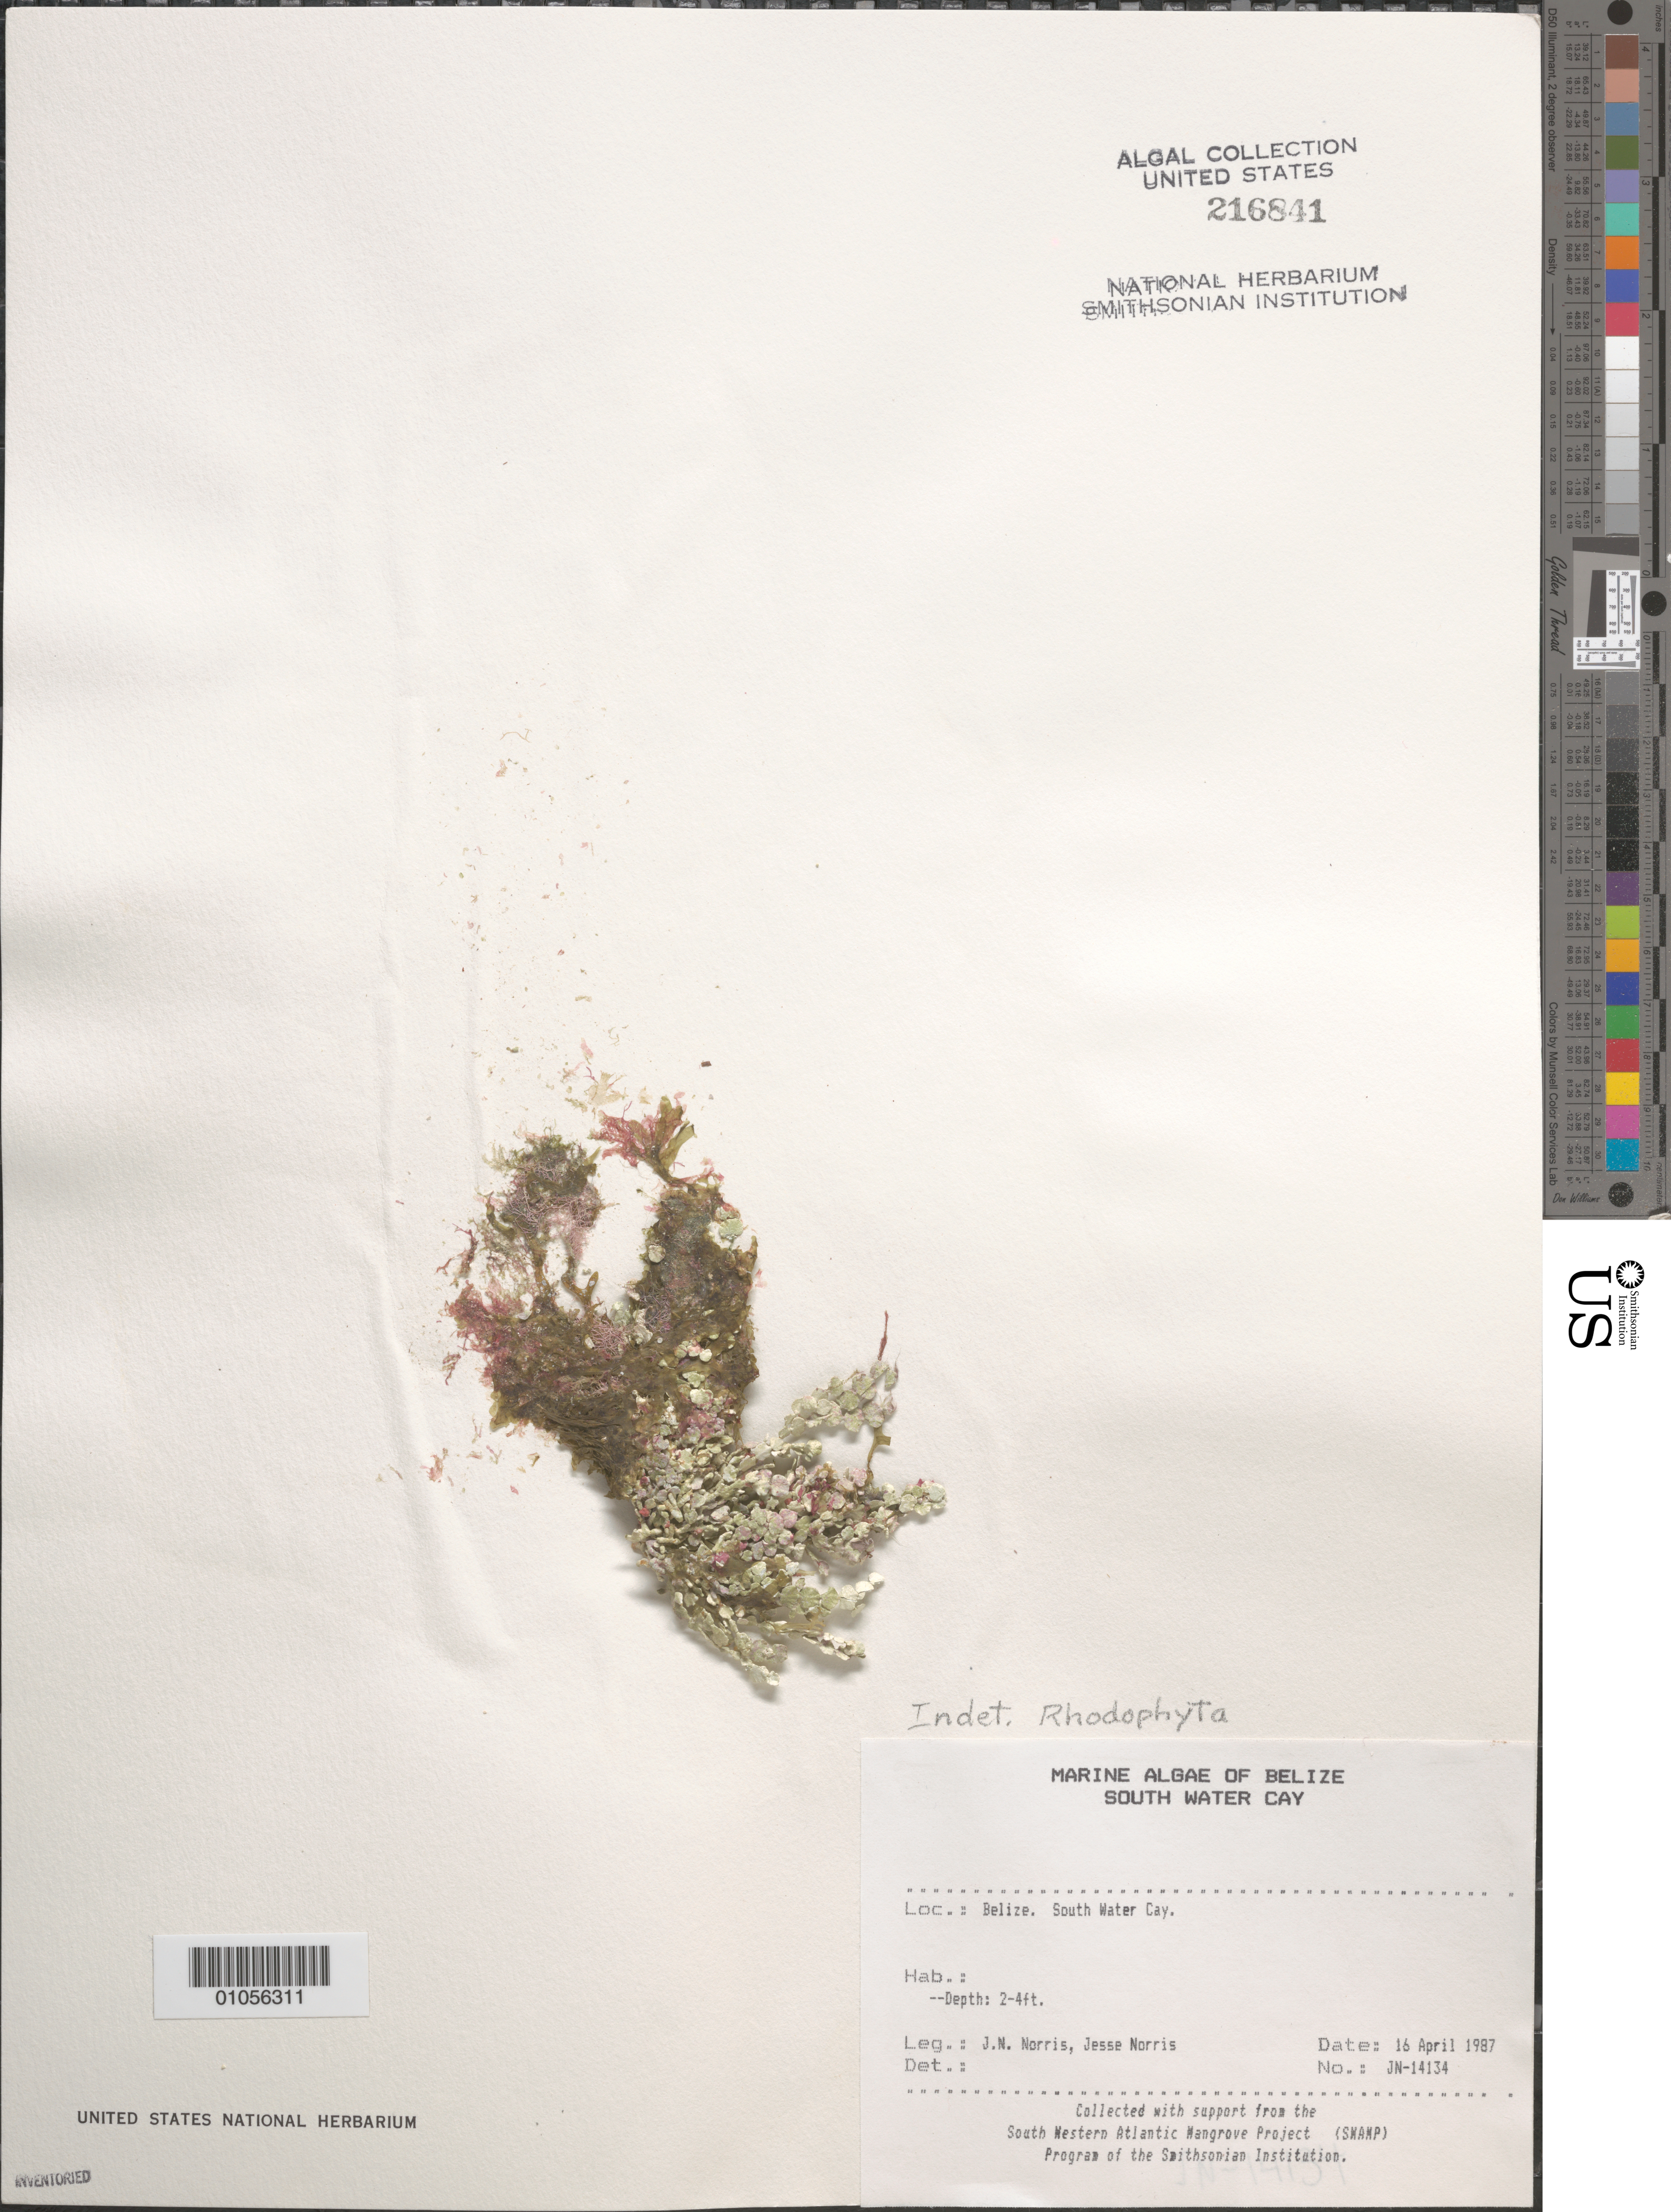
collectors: J. N. Norris, J. A. Norris & J. A. Norris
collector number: JN-14134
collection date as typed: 16 Apr 1987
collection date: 1987-04-16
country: Belize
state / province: Stann Creek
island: South Water Cay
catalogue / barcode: US 216841